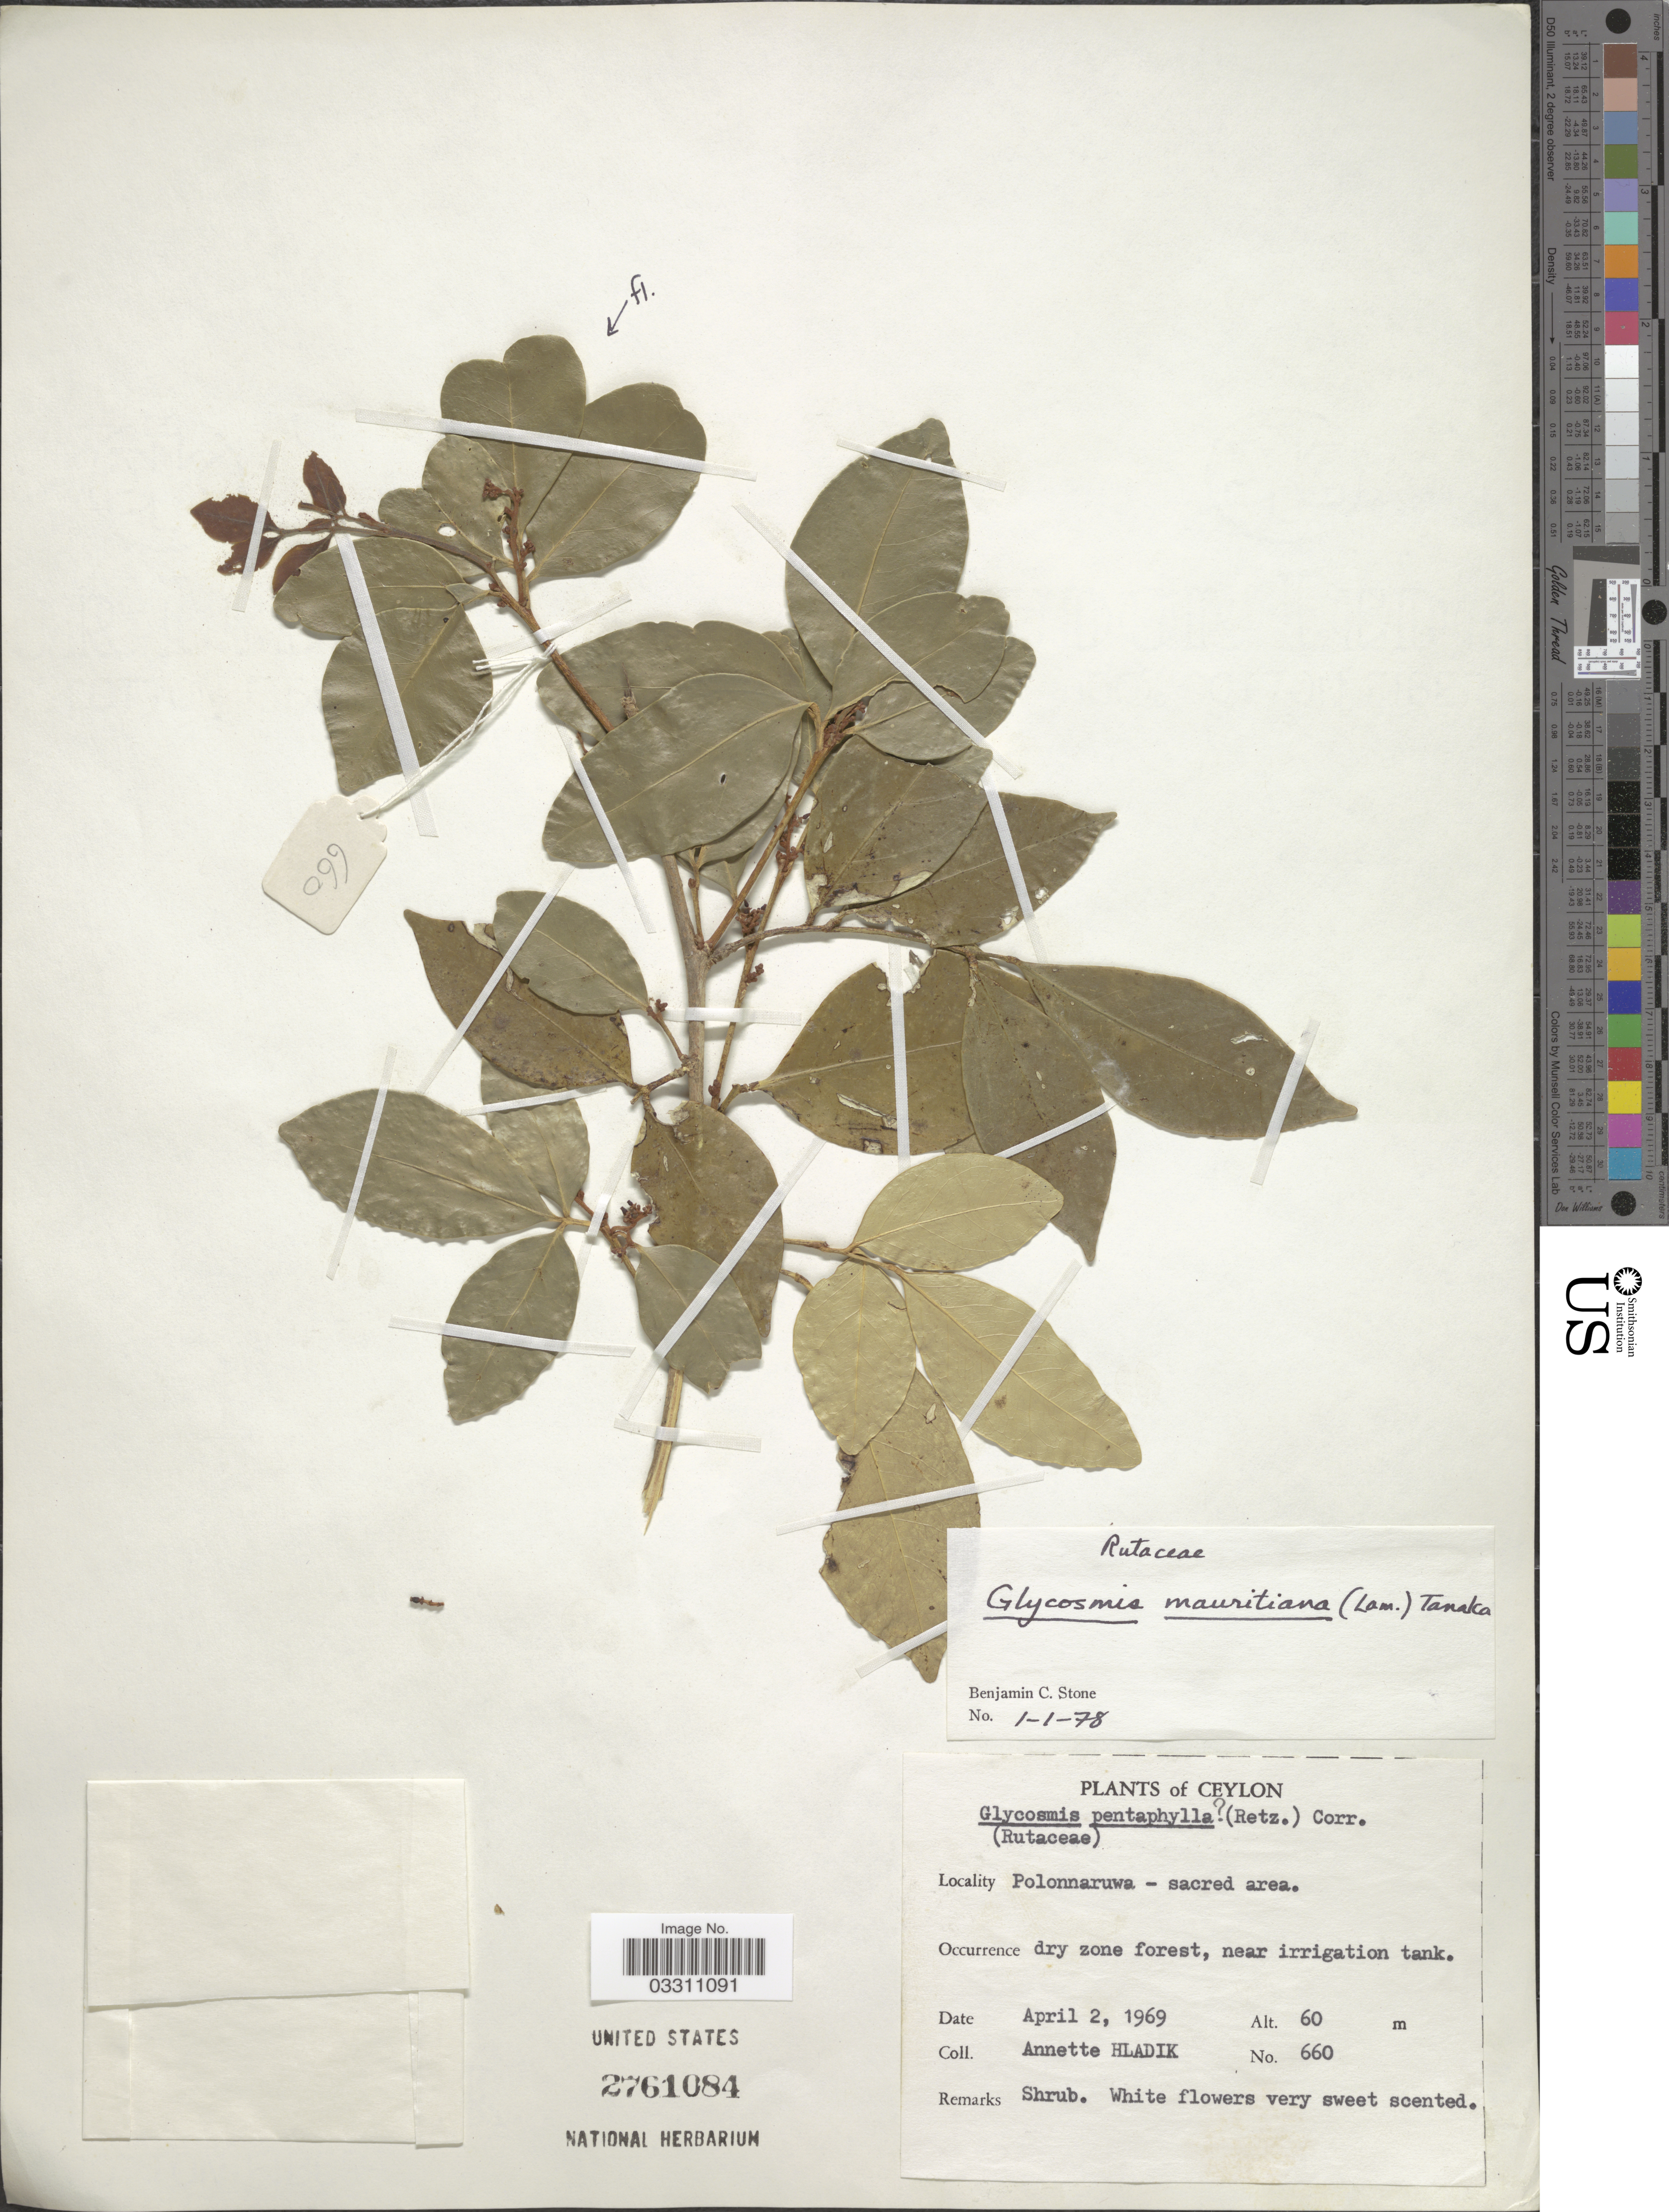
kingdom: Plantae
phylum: Tracheophyta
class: Magnoliopsida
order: Sapindales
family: Rutaceae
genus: Glycosmis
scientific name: Glycosmis mauritiana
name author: (Lamkey) Tanaka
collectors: A. Hladik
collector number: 660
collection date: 1969-04-02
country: Sri Lanka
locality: Ceylon, Polonnaruwa - sacred area.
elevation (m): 60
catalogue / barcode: US 2761084